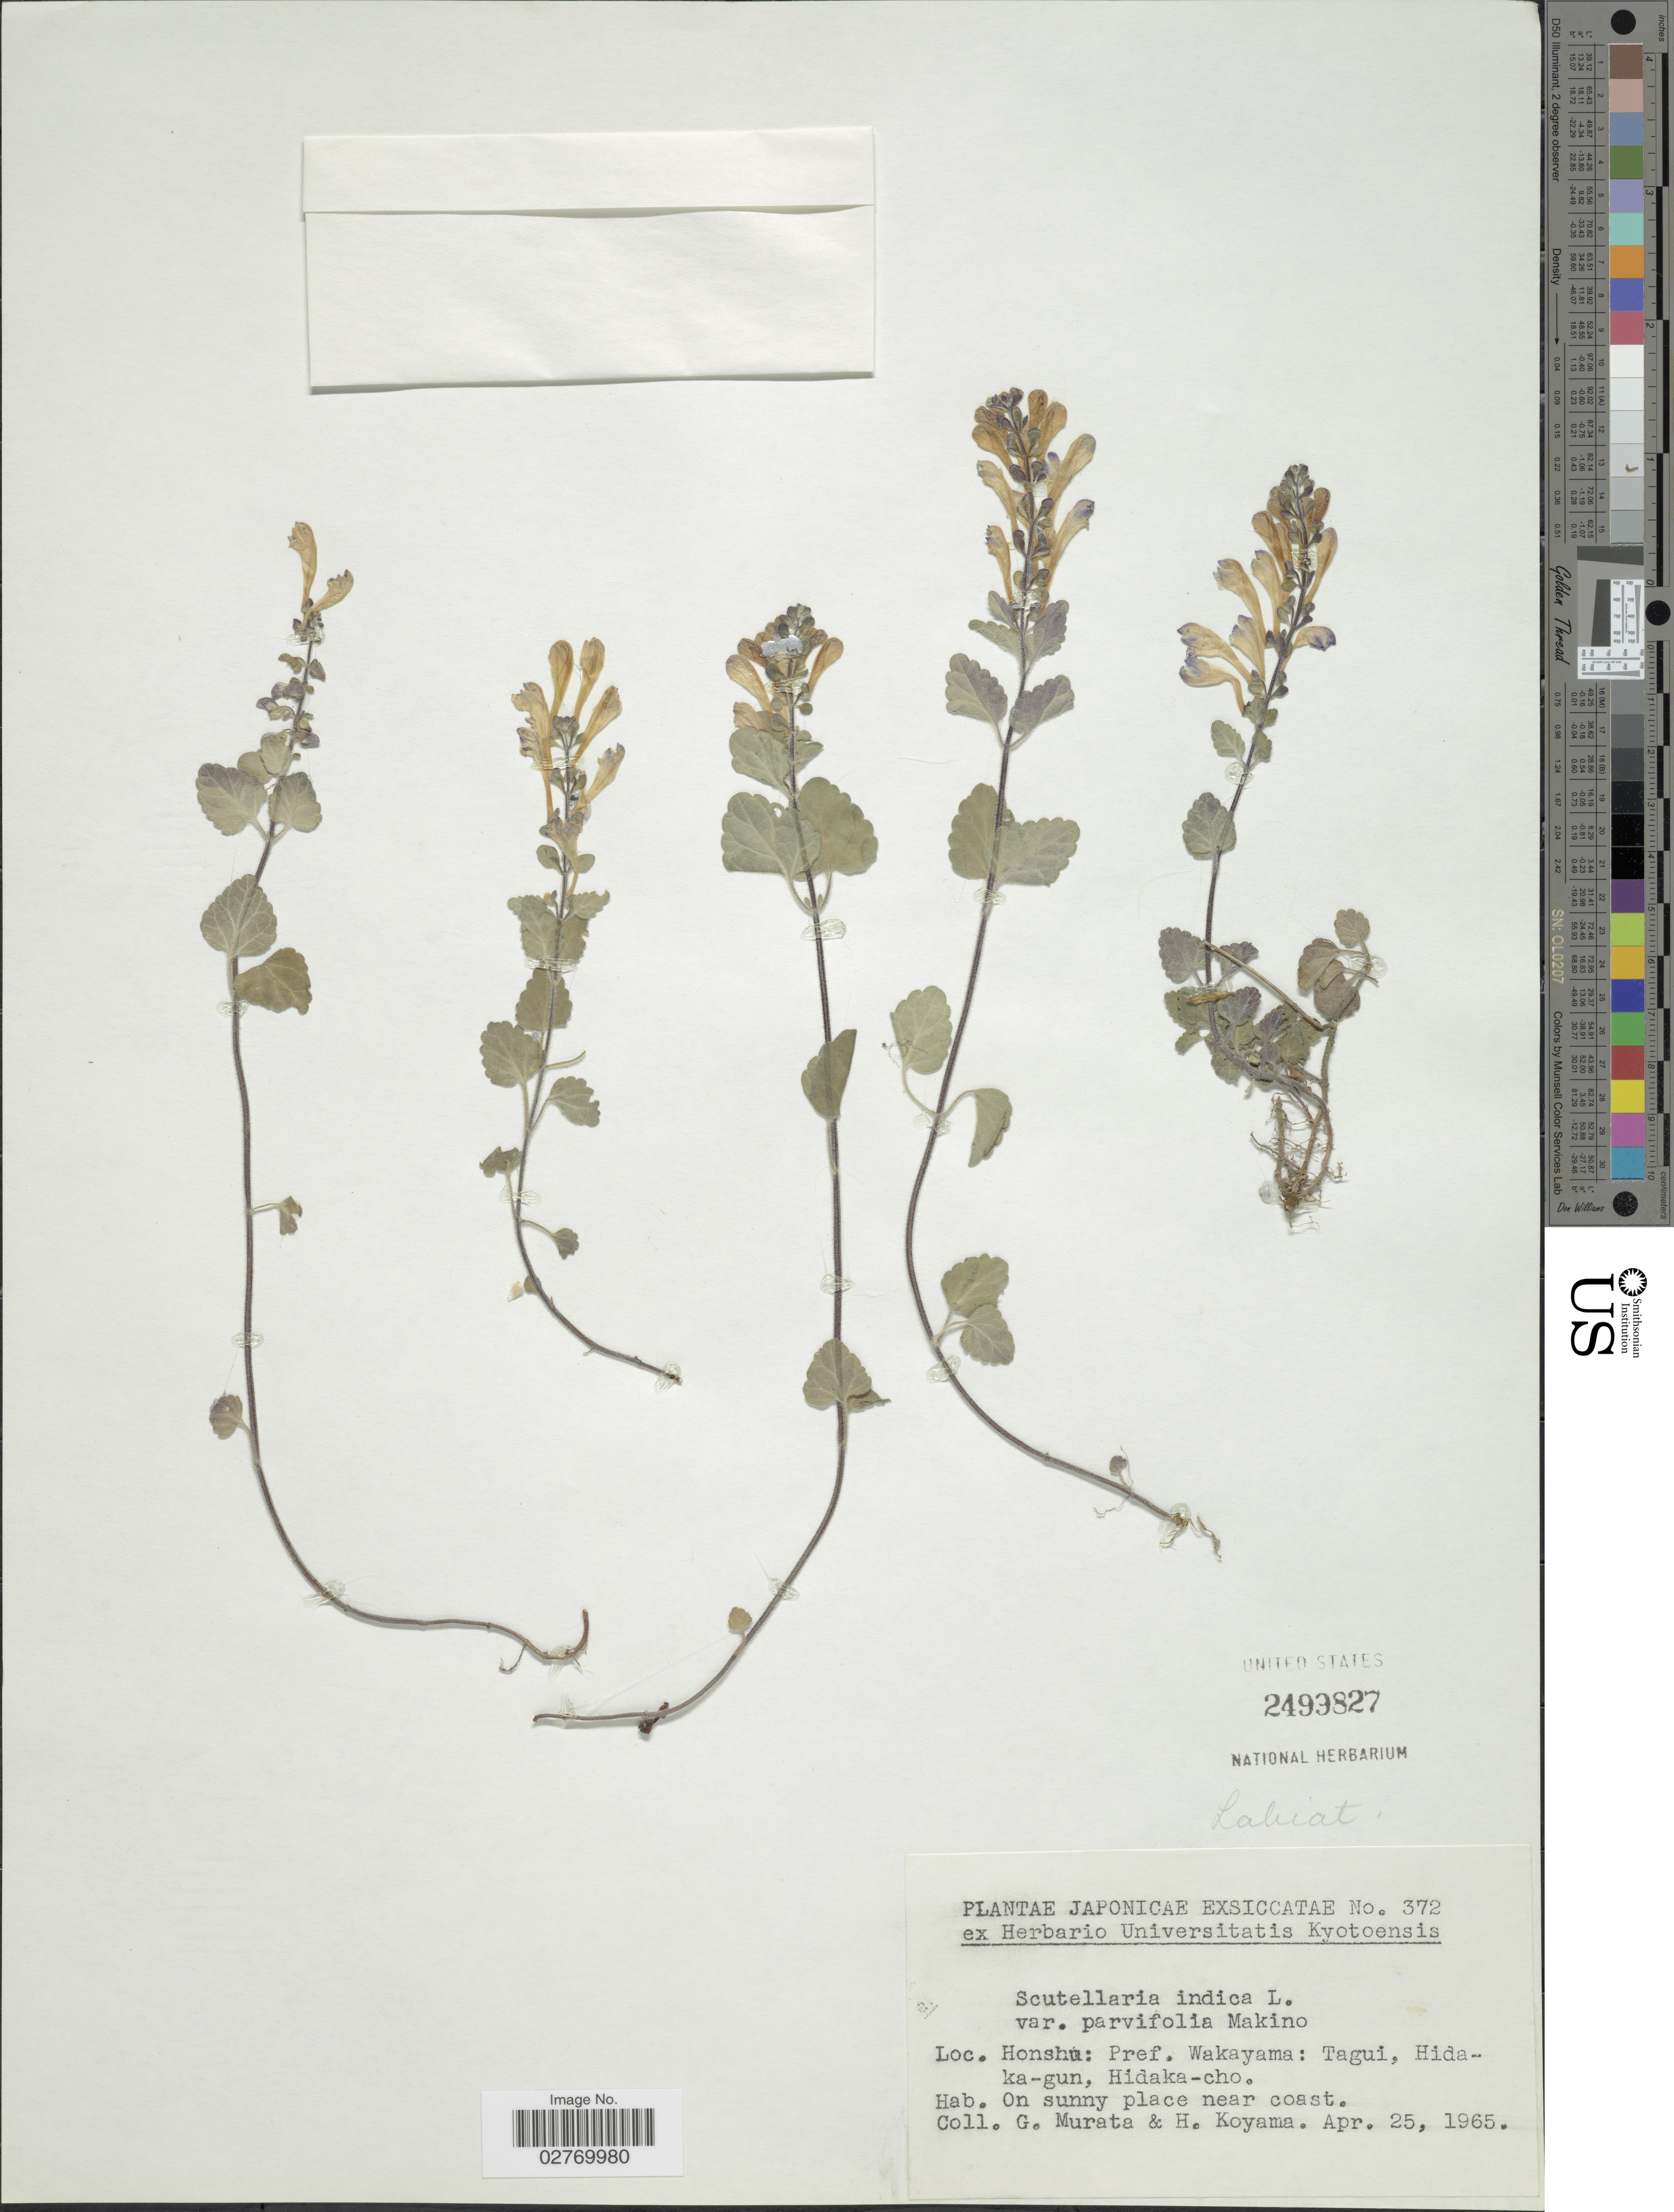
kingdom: Plantae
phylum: Tracheophyta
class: Magnoliopsida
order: Lamiales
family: Lamiaceae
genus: Scutellaria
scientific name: Scutellaria indica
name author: L.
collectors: G. Murata & H. Koyama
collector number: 372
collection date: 1965-04-25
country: Japan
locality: Japonicae. Honshu: Pref. Wakayama: Tagui, Hidaka-gun, Hidaka-cho.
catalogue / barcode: US 2499827